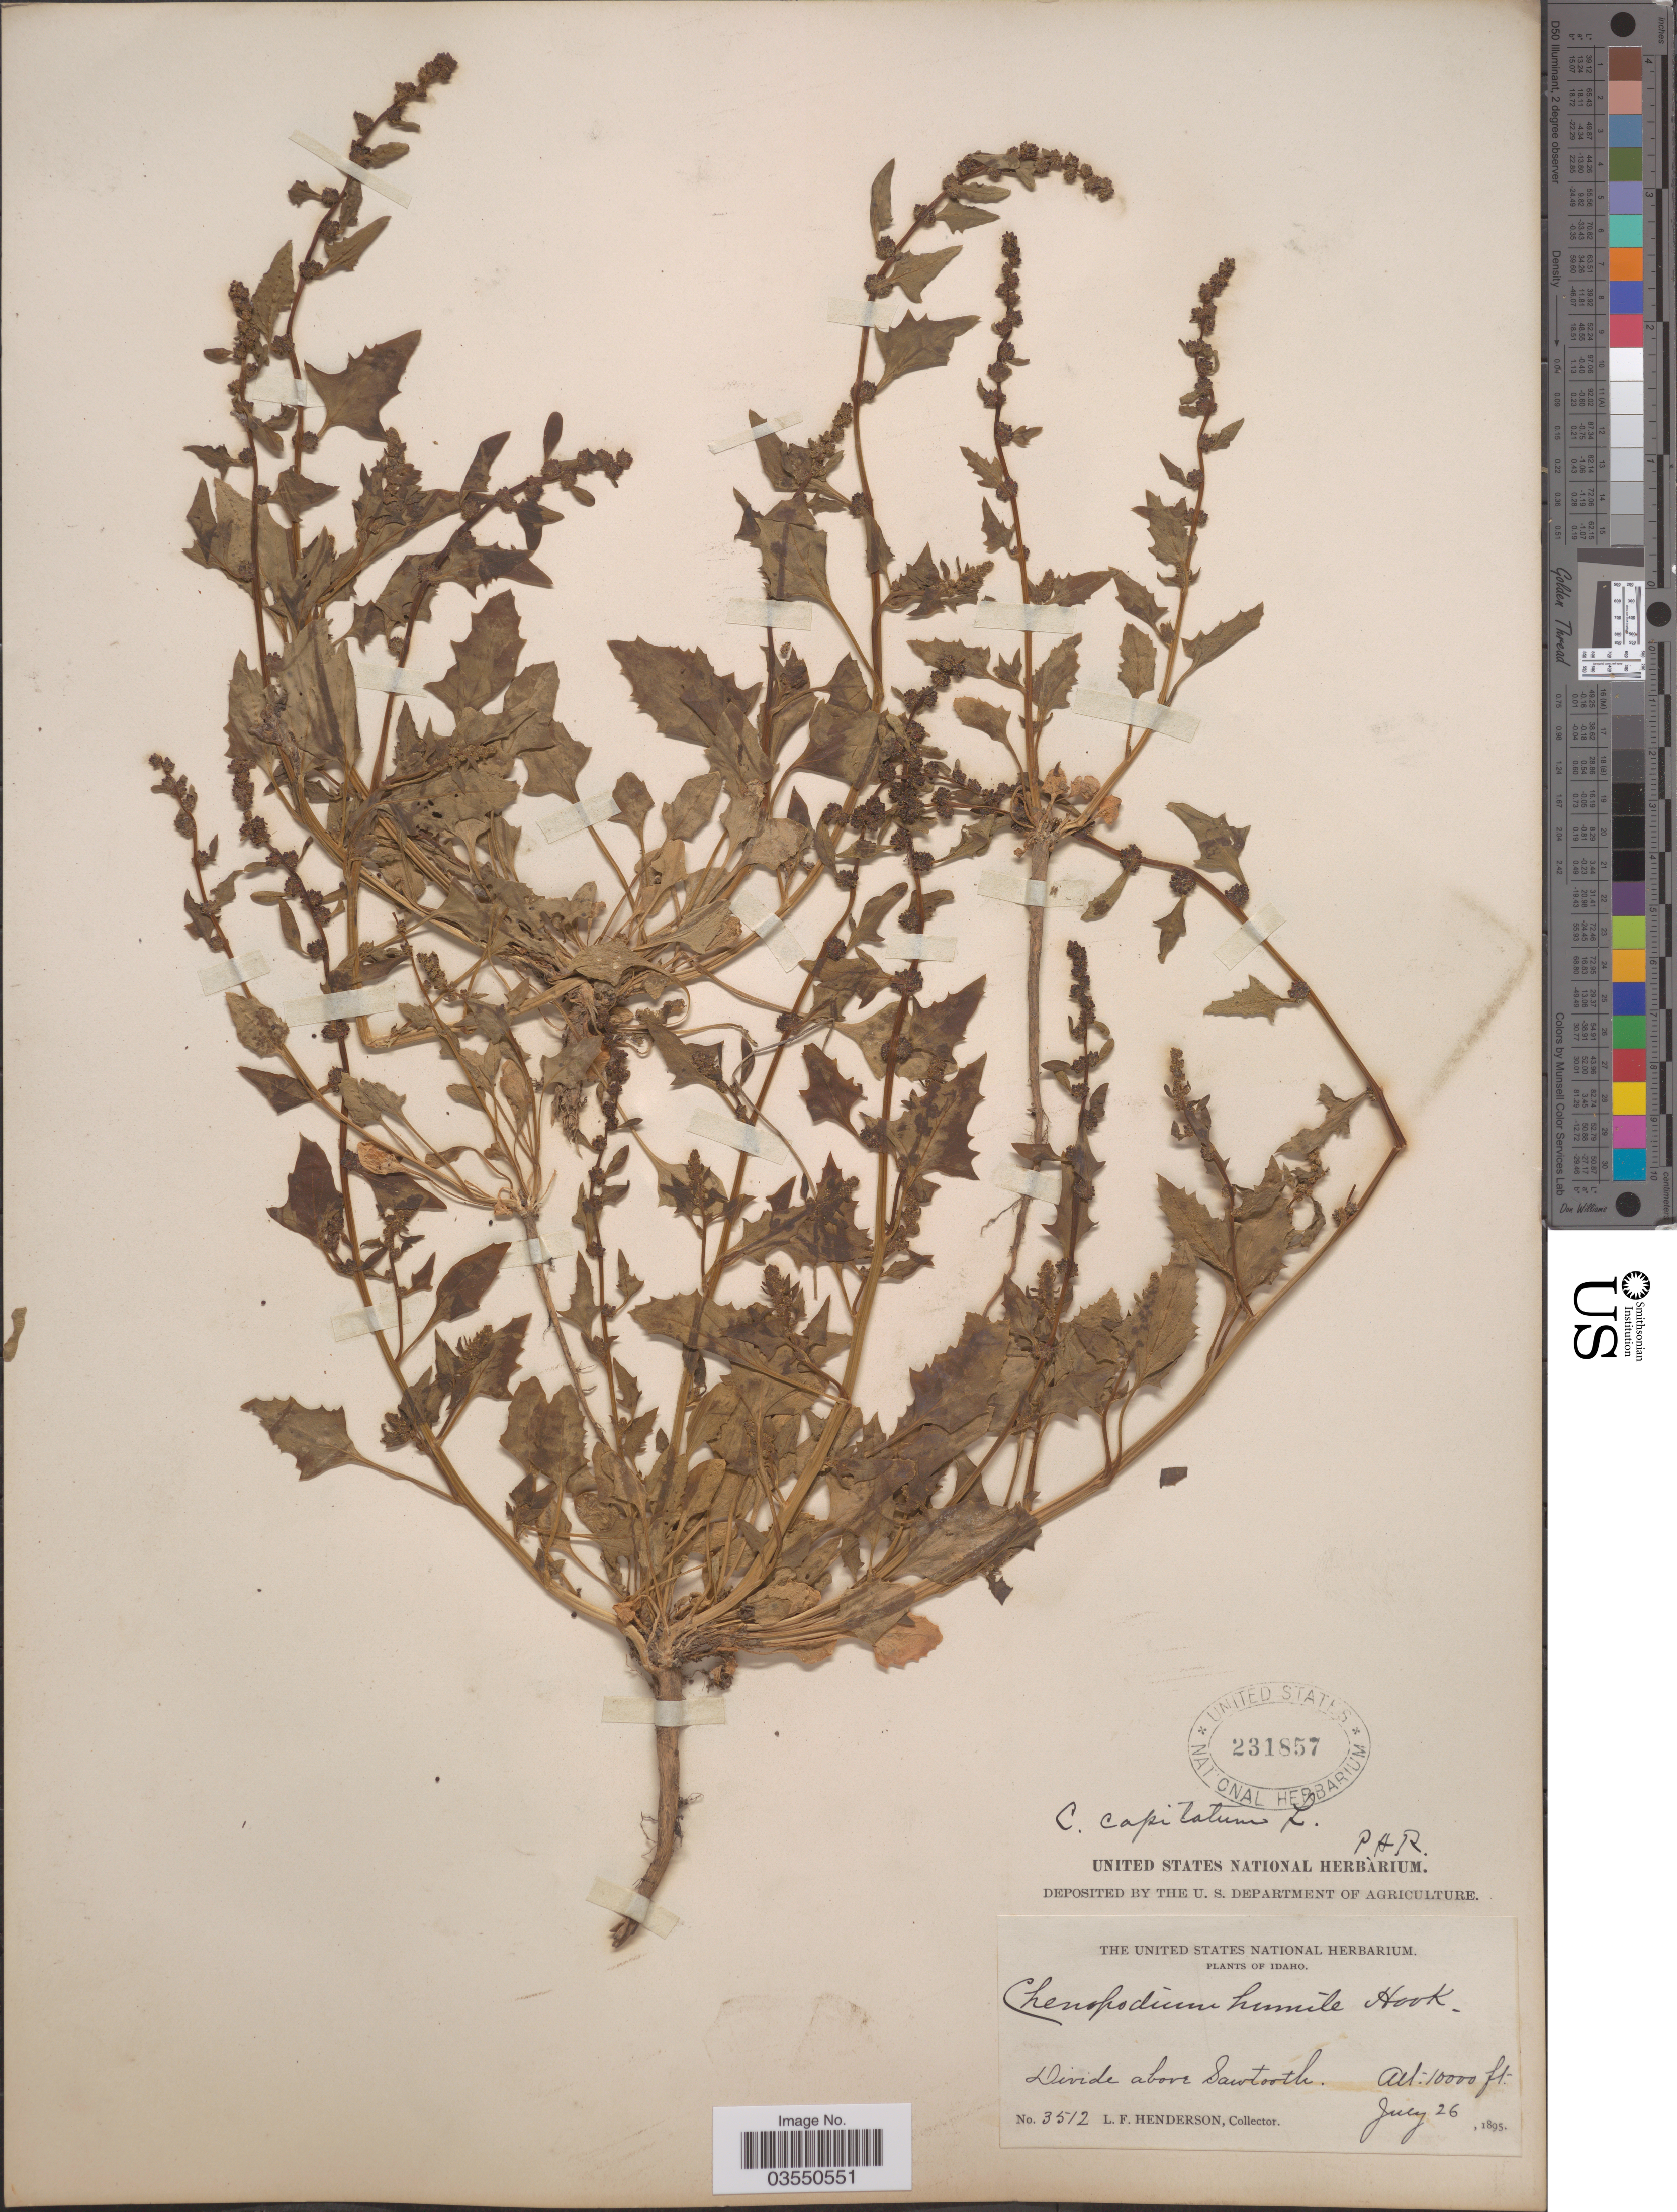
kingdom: Plantae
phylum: Tracheophyta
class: Magnoliopsida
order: Caryophyllales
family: Amaranthaceae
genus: Blitum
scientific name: Blitum capitatum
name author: L.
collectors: L. Henderson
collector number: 3512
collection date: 1895-07-26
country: United States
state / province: Idaho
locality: Divide above Sawtooth.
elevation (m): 3048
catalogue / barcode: US 231857